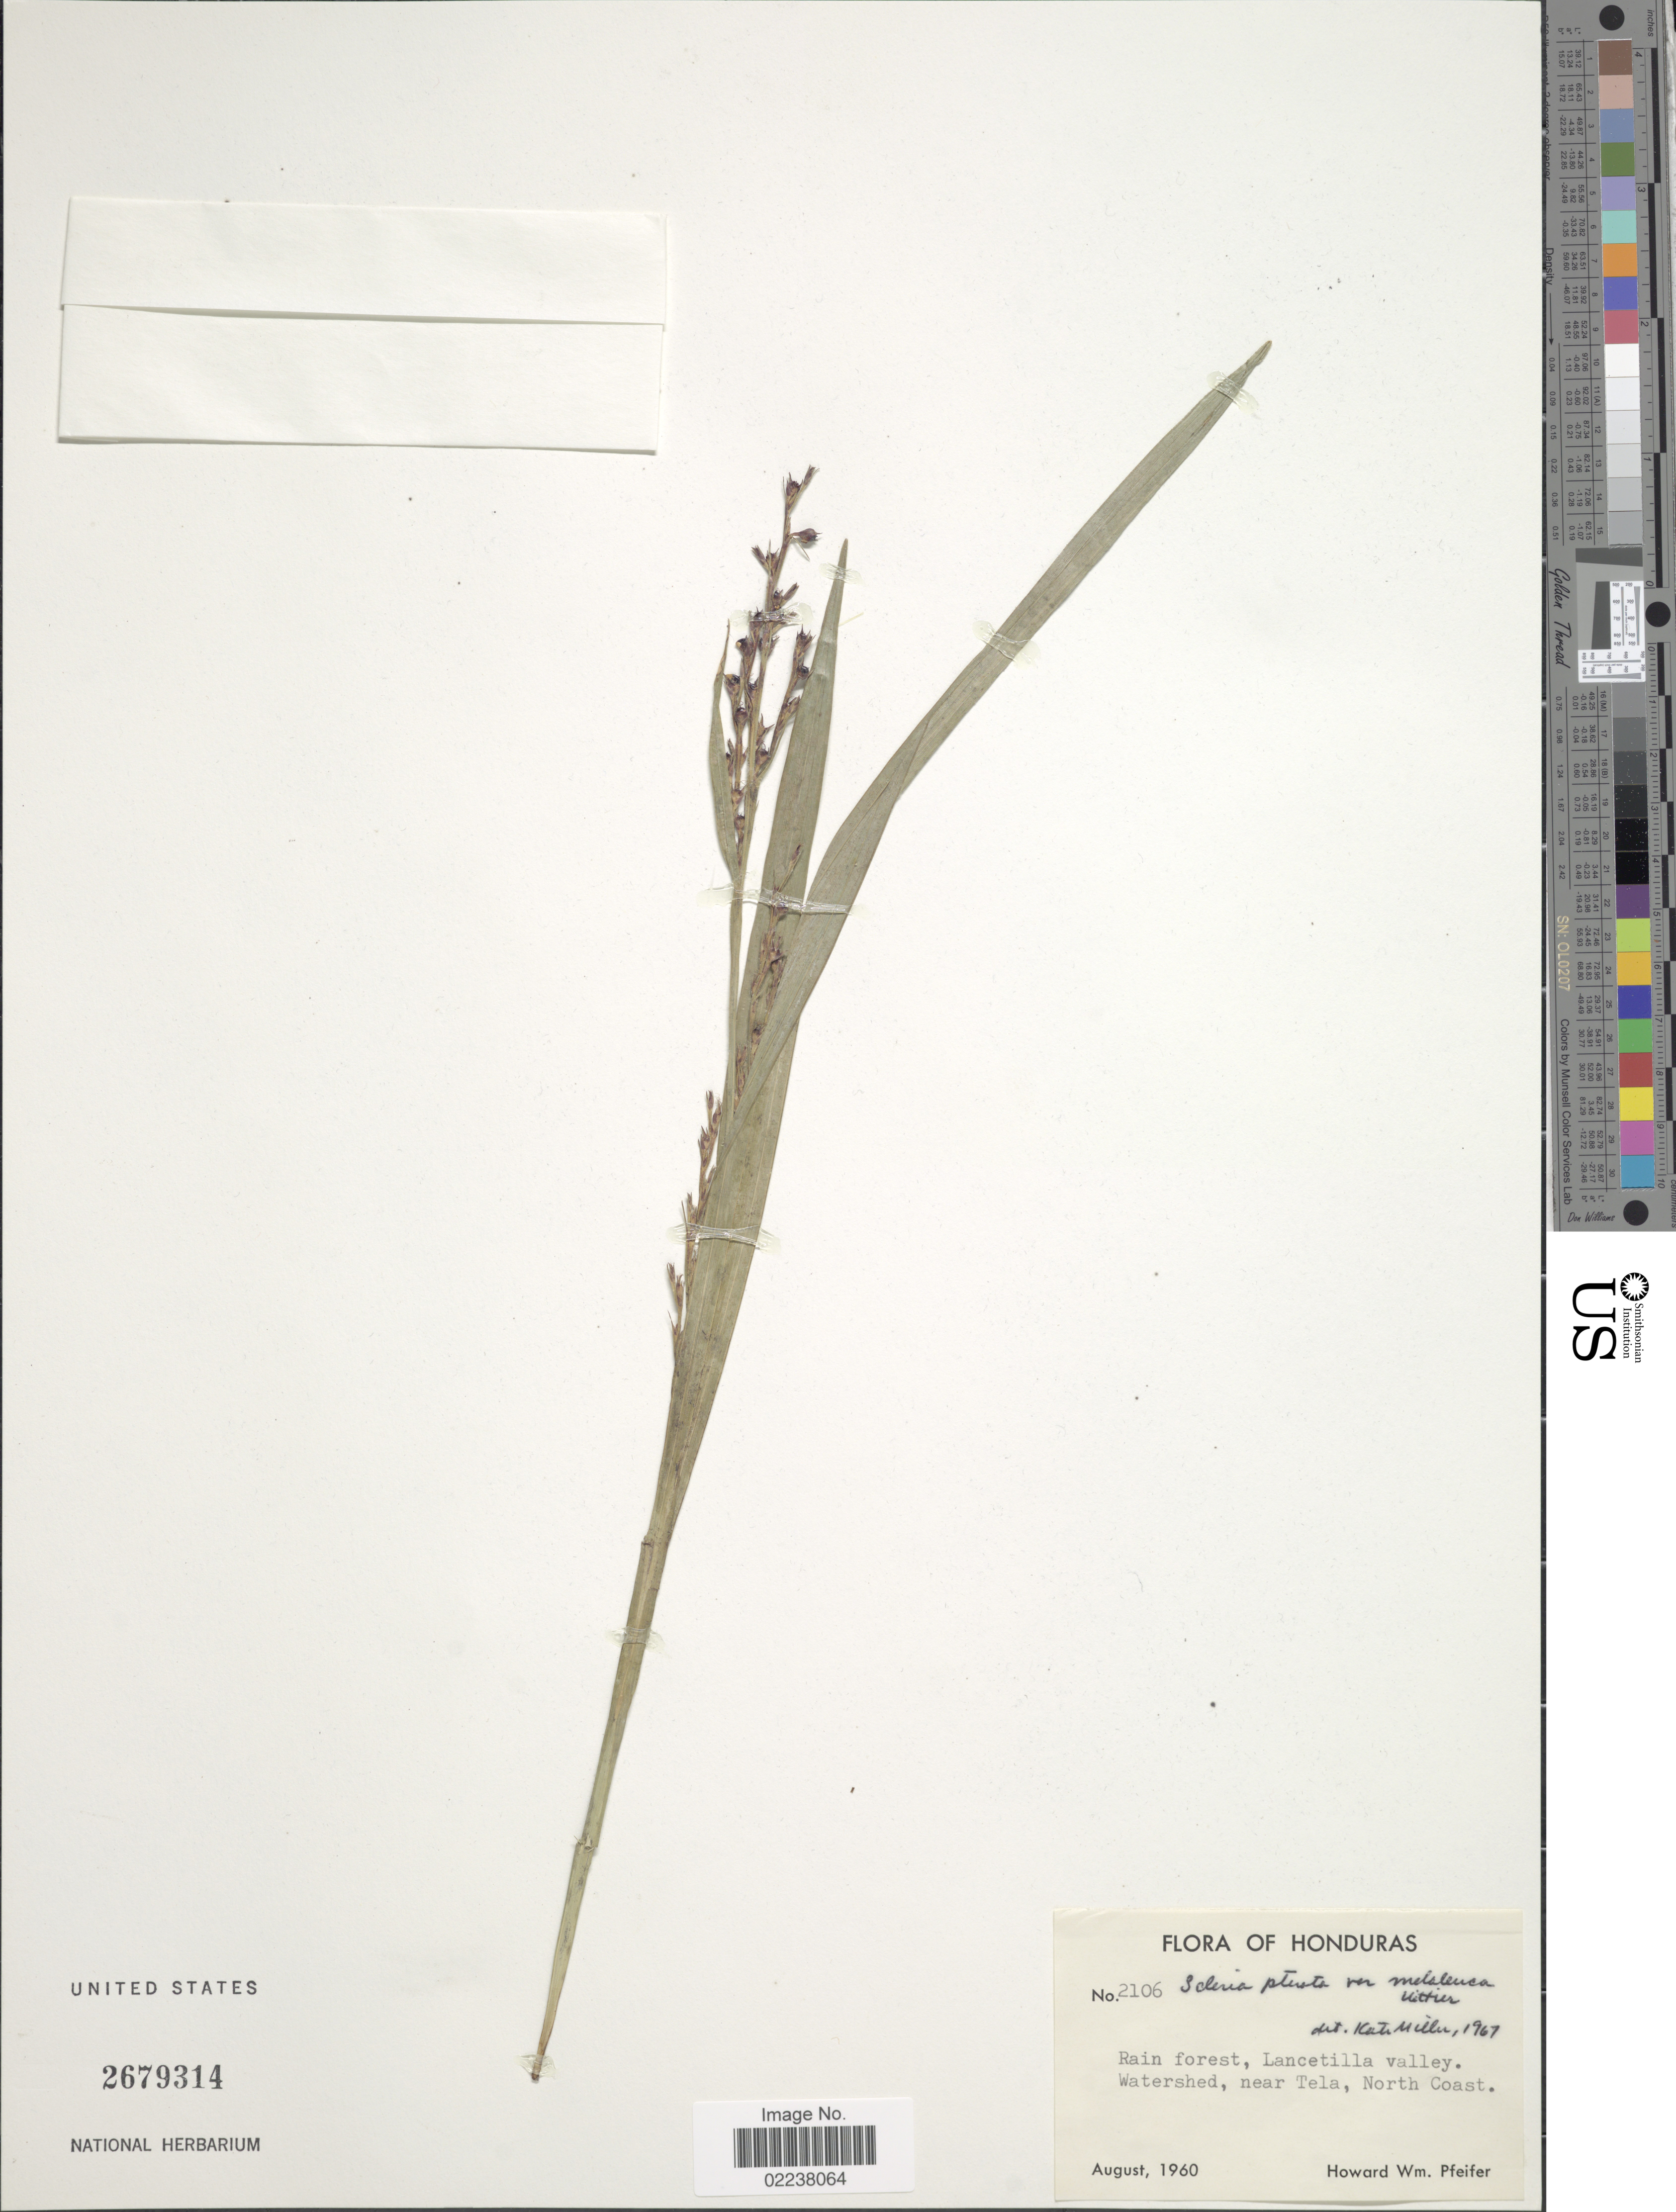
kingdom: Plantae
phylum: Tracheophyta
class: Liliopsida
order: Poales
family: Cyperaceae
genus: Scleria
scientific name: Scleria gaertneri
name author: Raddi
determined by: Strong, Mark T., (BOT), Smithsonian Institution - National Museum of Natural History (UNITED STATES)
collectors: H. W. Pfeifer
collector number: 2106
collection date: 1960-08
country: Honduras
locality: Rain forest, Lancetilla Velley, near Tela, North Coast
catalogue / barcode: US 2679314